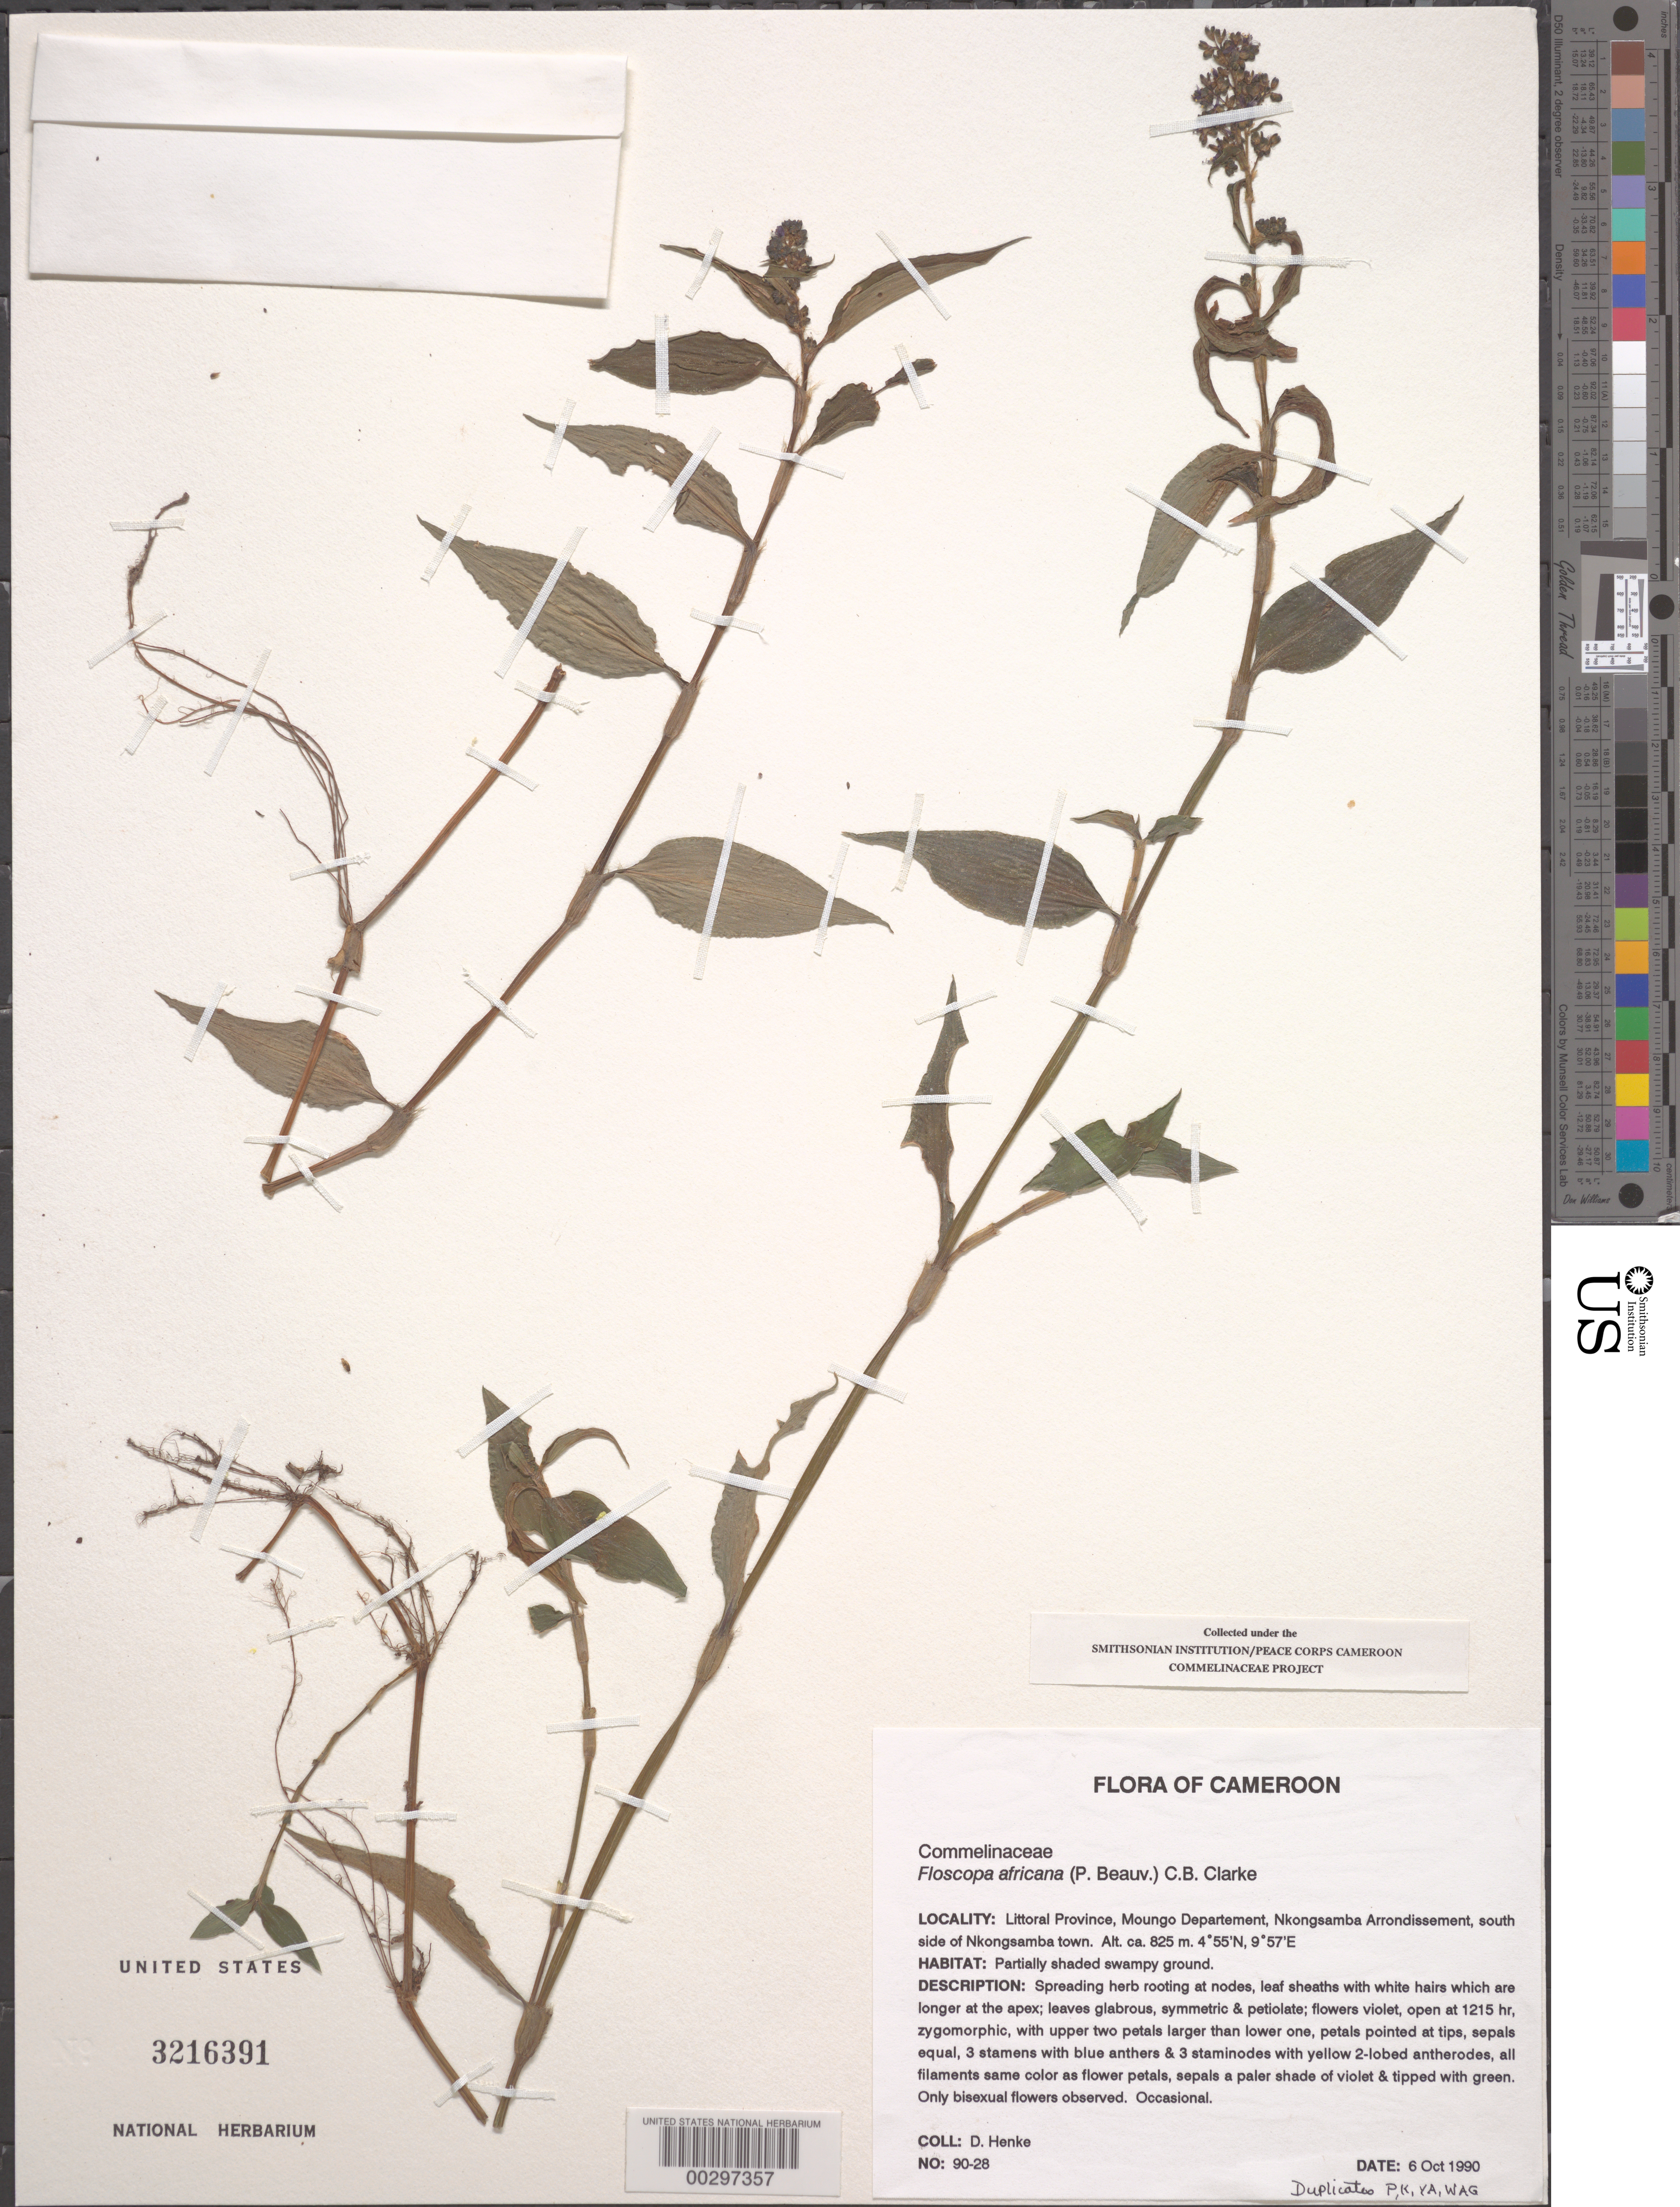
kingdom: Plantae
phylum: Tracheophyta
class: Liliopsida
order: Commelinales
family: Commelinaceae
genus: Floscopa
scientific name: Floscopa africana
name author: (P. Beauv.) C.B. Clarke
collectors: D. Henke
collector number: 90-28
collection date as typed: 06 Oct 1990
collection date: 1990-10-06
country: Cameroon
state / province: Littoral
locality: Moungo, nkongsamba arrondissement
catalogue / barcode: US 3216391